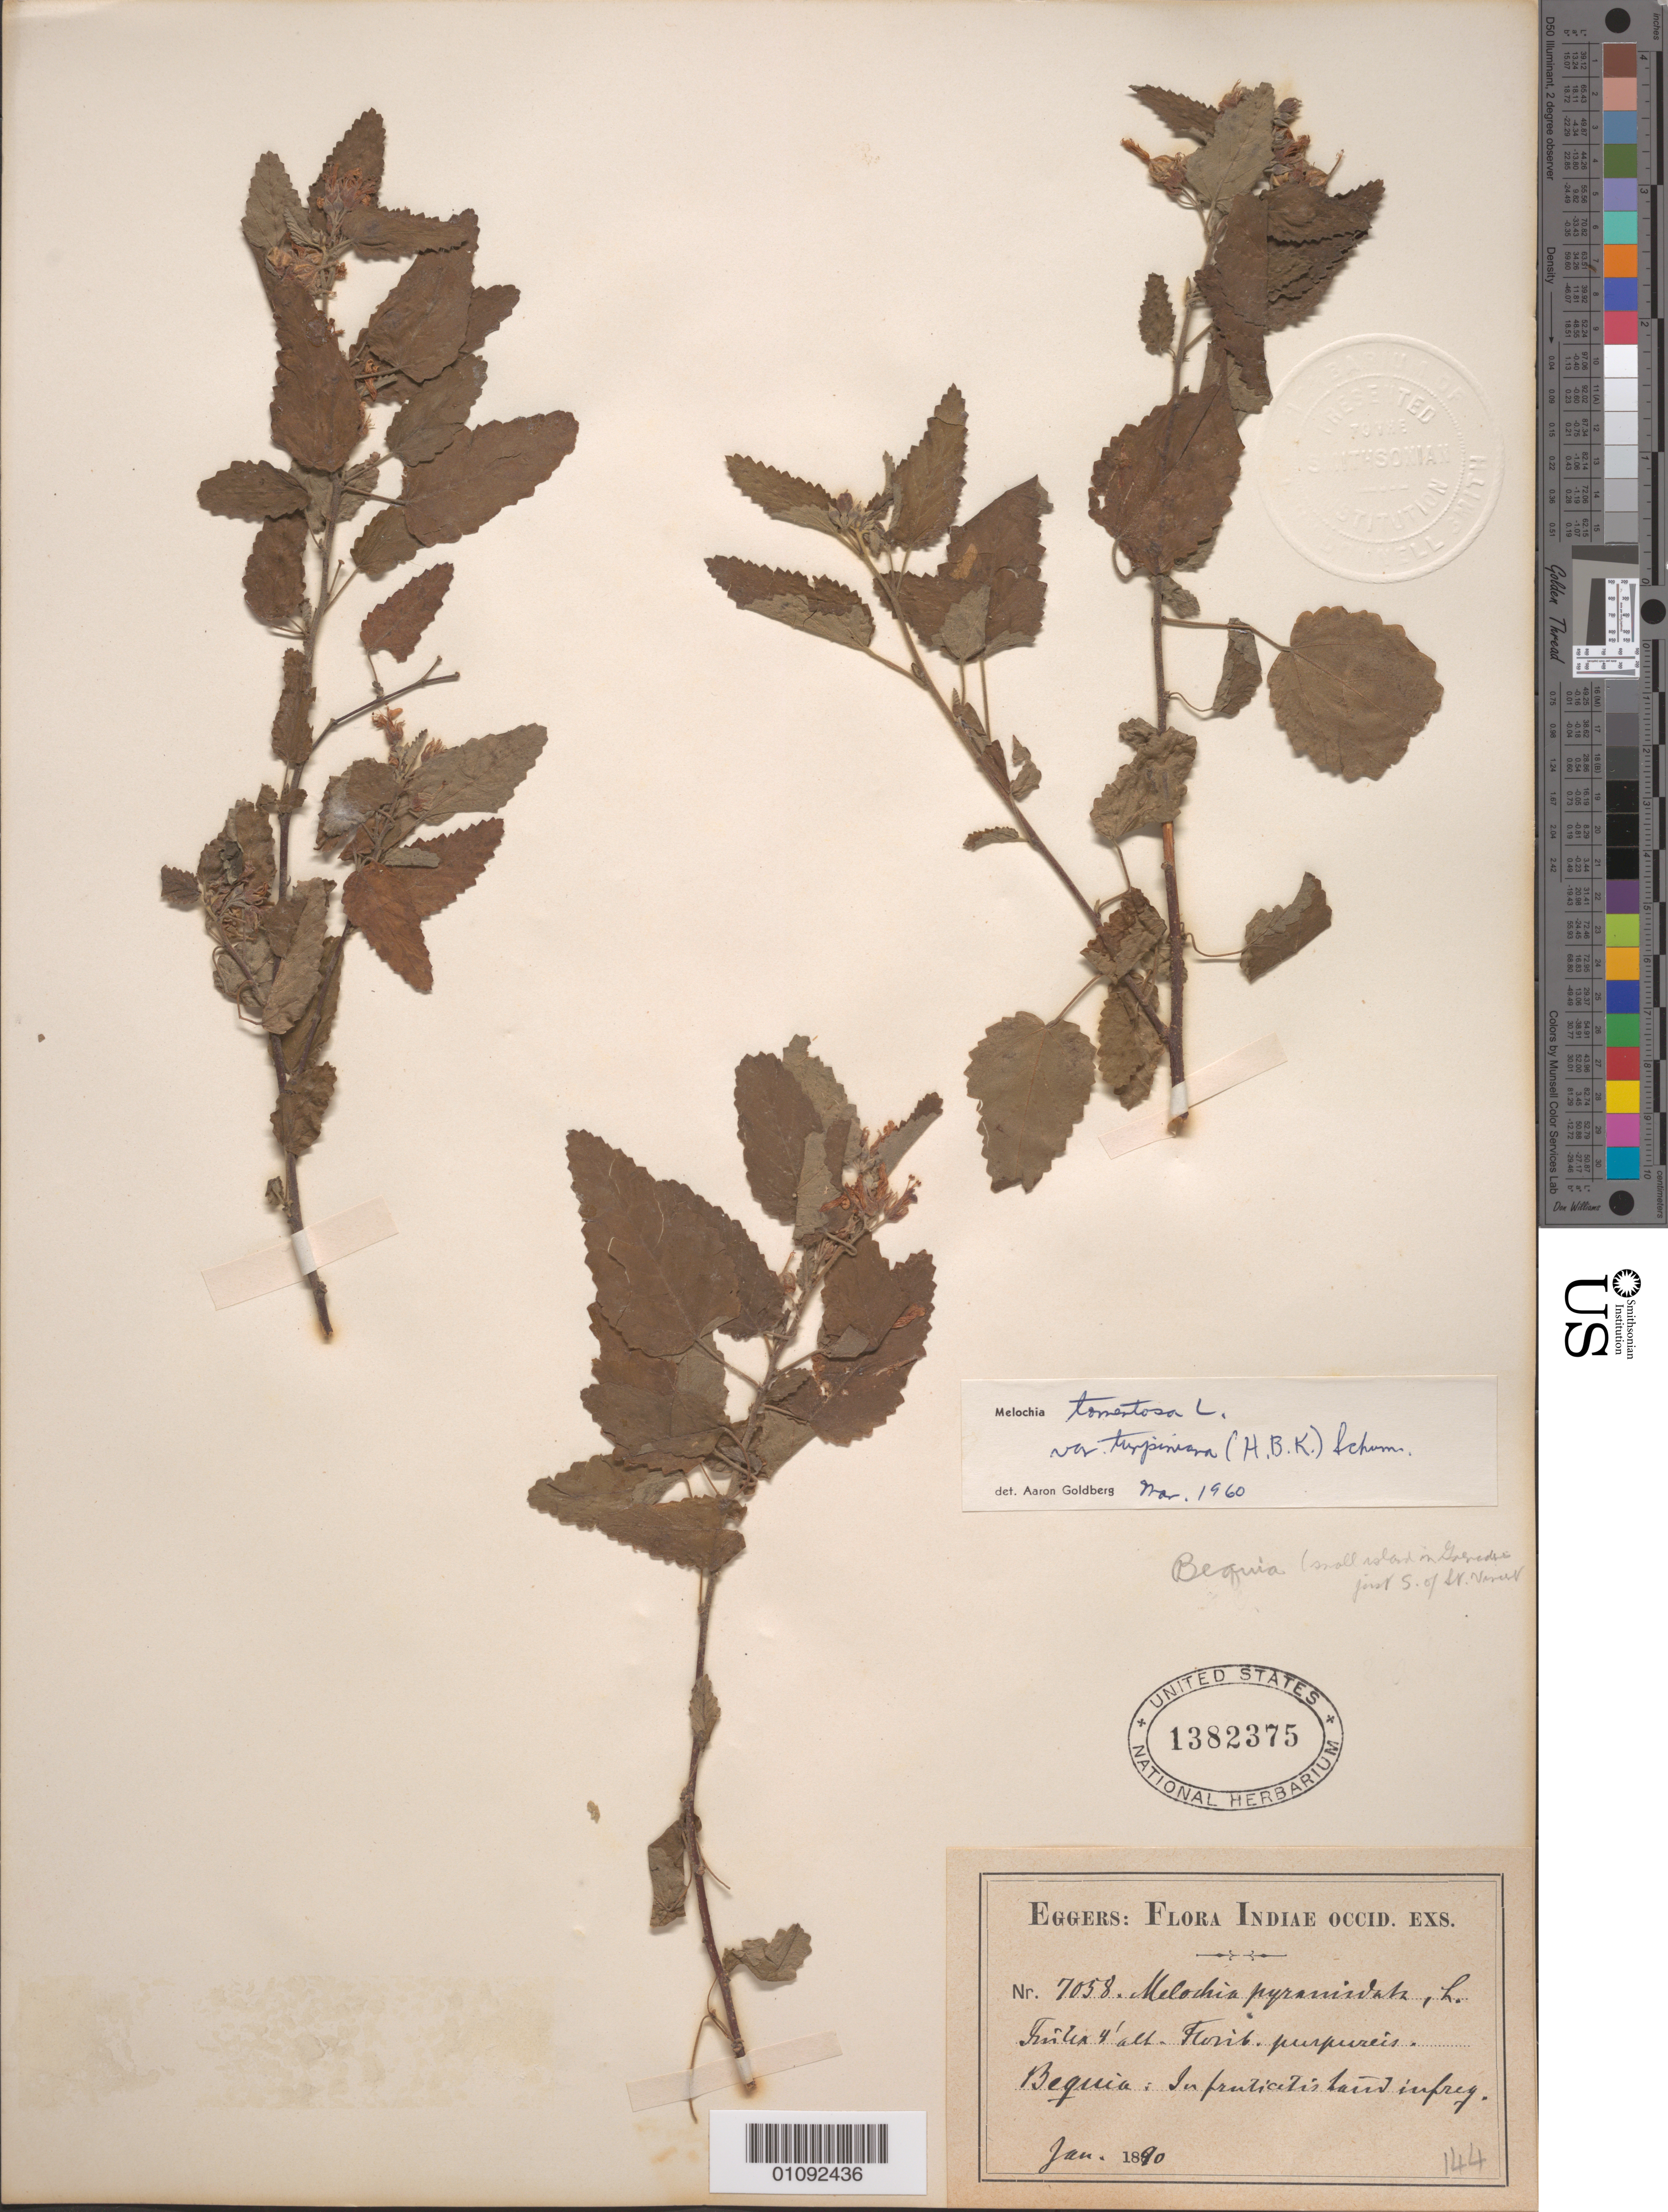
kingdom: Plantae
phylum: Tracheophyta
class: Magnoliopsida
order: Malvales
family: Malvaceae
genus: Melochia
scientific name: Melochia tomentosa var. turpiniana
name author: (Kunth) K. Schum.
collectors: H. F. A. von Eggers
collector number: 7058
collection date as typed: Jan 1890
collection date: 1890-01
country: St. Vincent - Grenadines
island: Becquia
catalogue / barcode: US 1382375